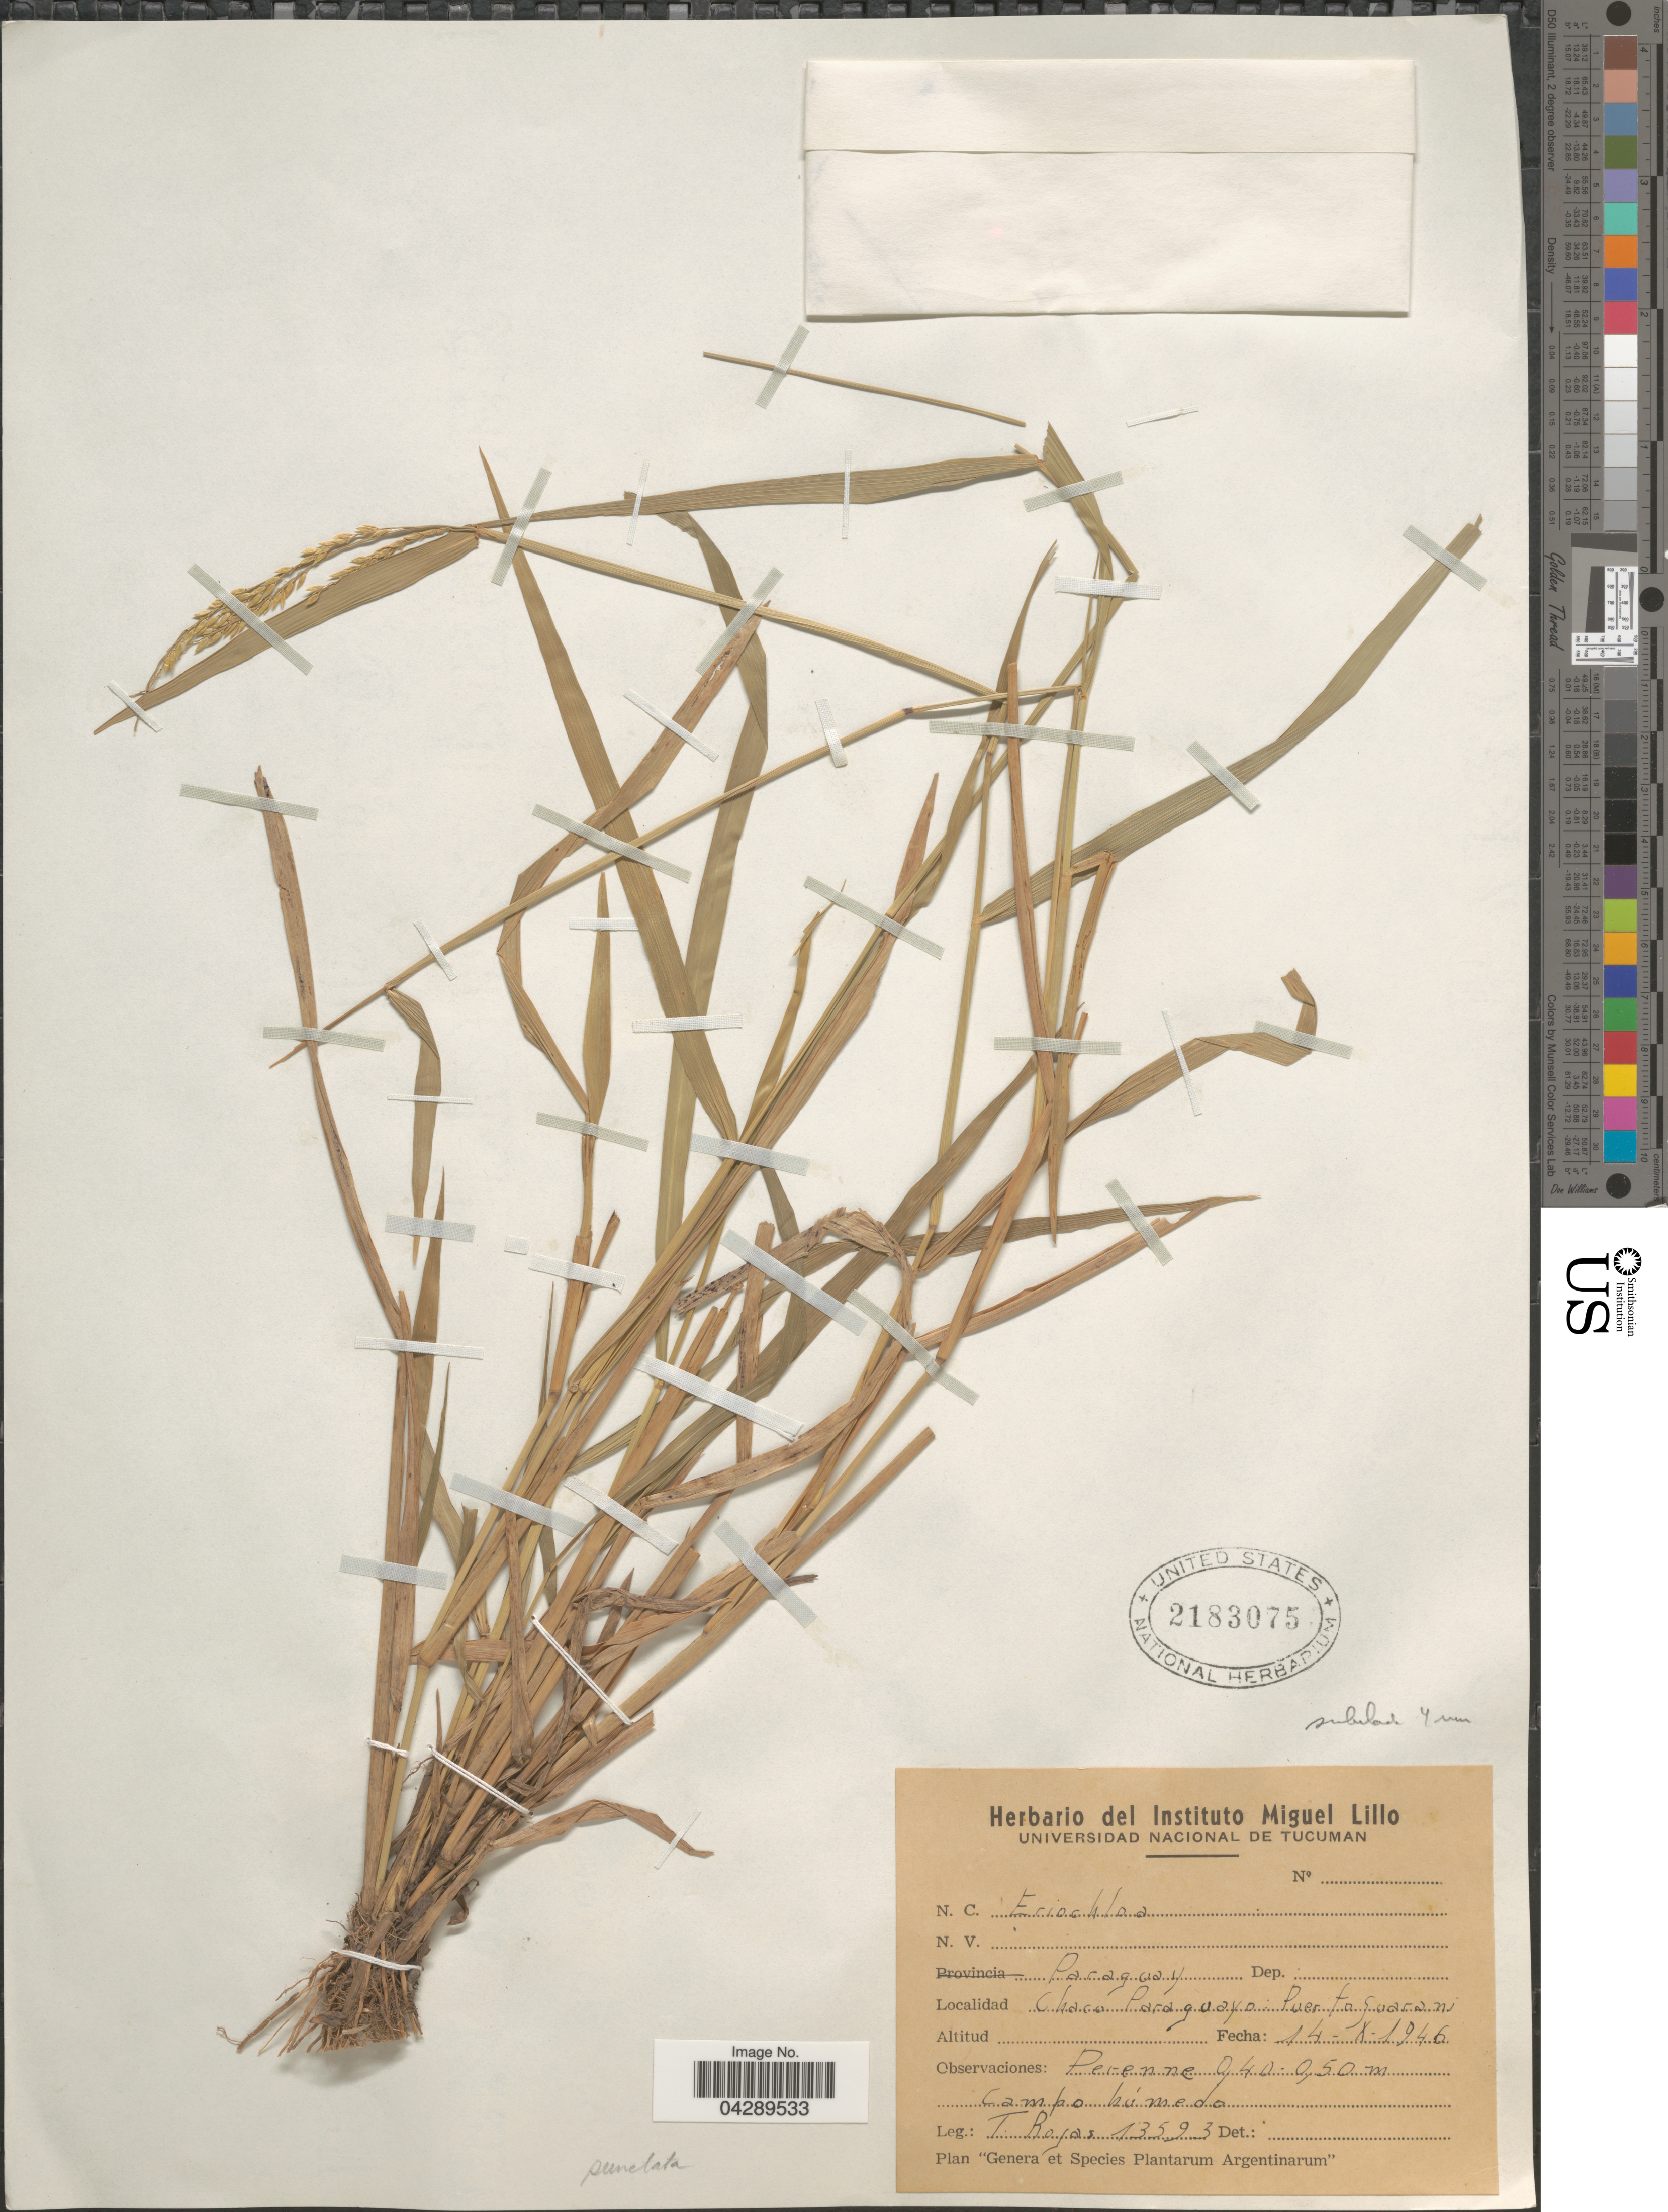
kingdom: Plantae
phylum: Tracheophyta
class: Liliopsida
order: Poales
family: Poaceae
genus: Eriochloa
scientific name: Eriochloa punctata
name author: (L.) Desv. ex Ham.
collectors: T. Rojas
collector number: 13593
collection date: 1946-10-14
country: Paraguay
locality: Chaco Paraguayo: Puerto guarani.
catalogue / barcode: US 2183075